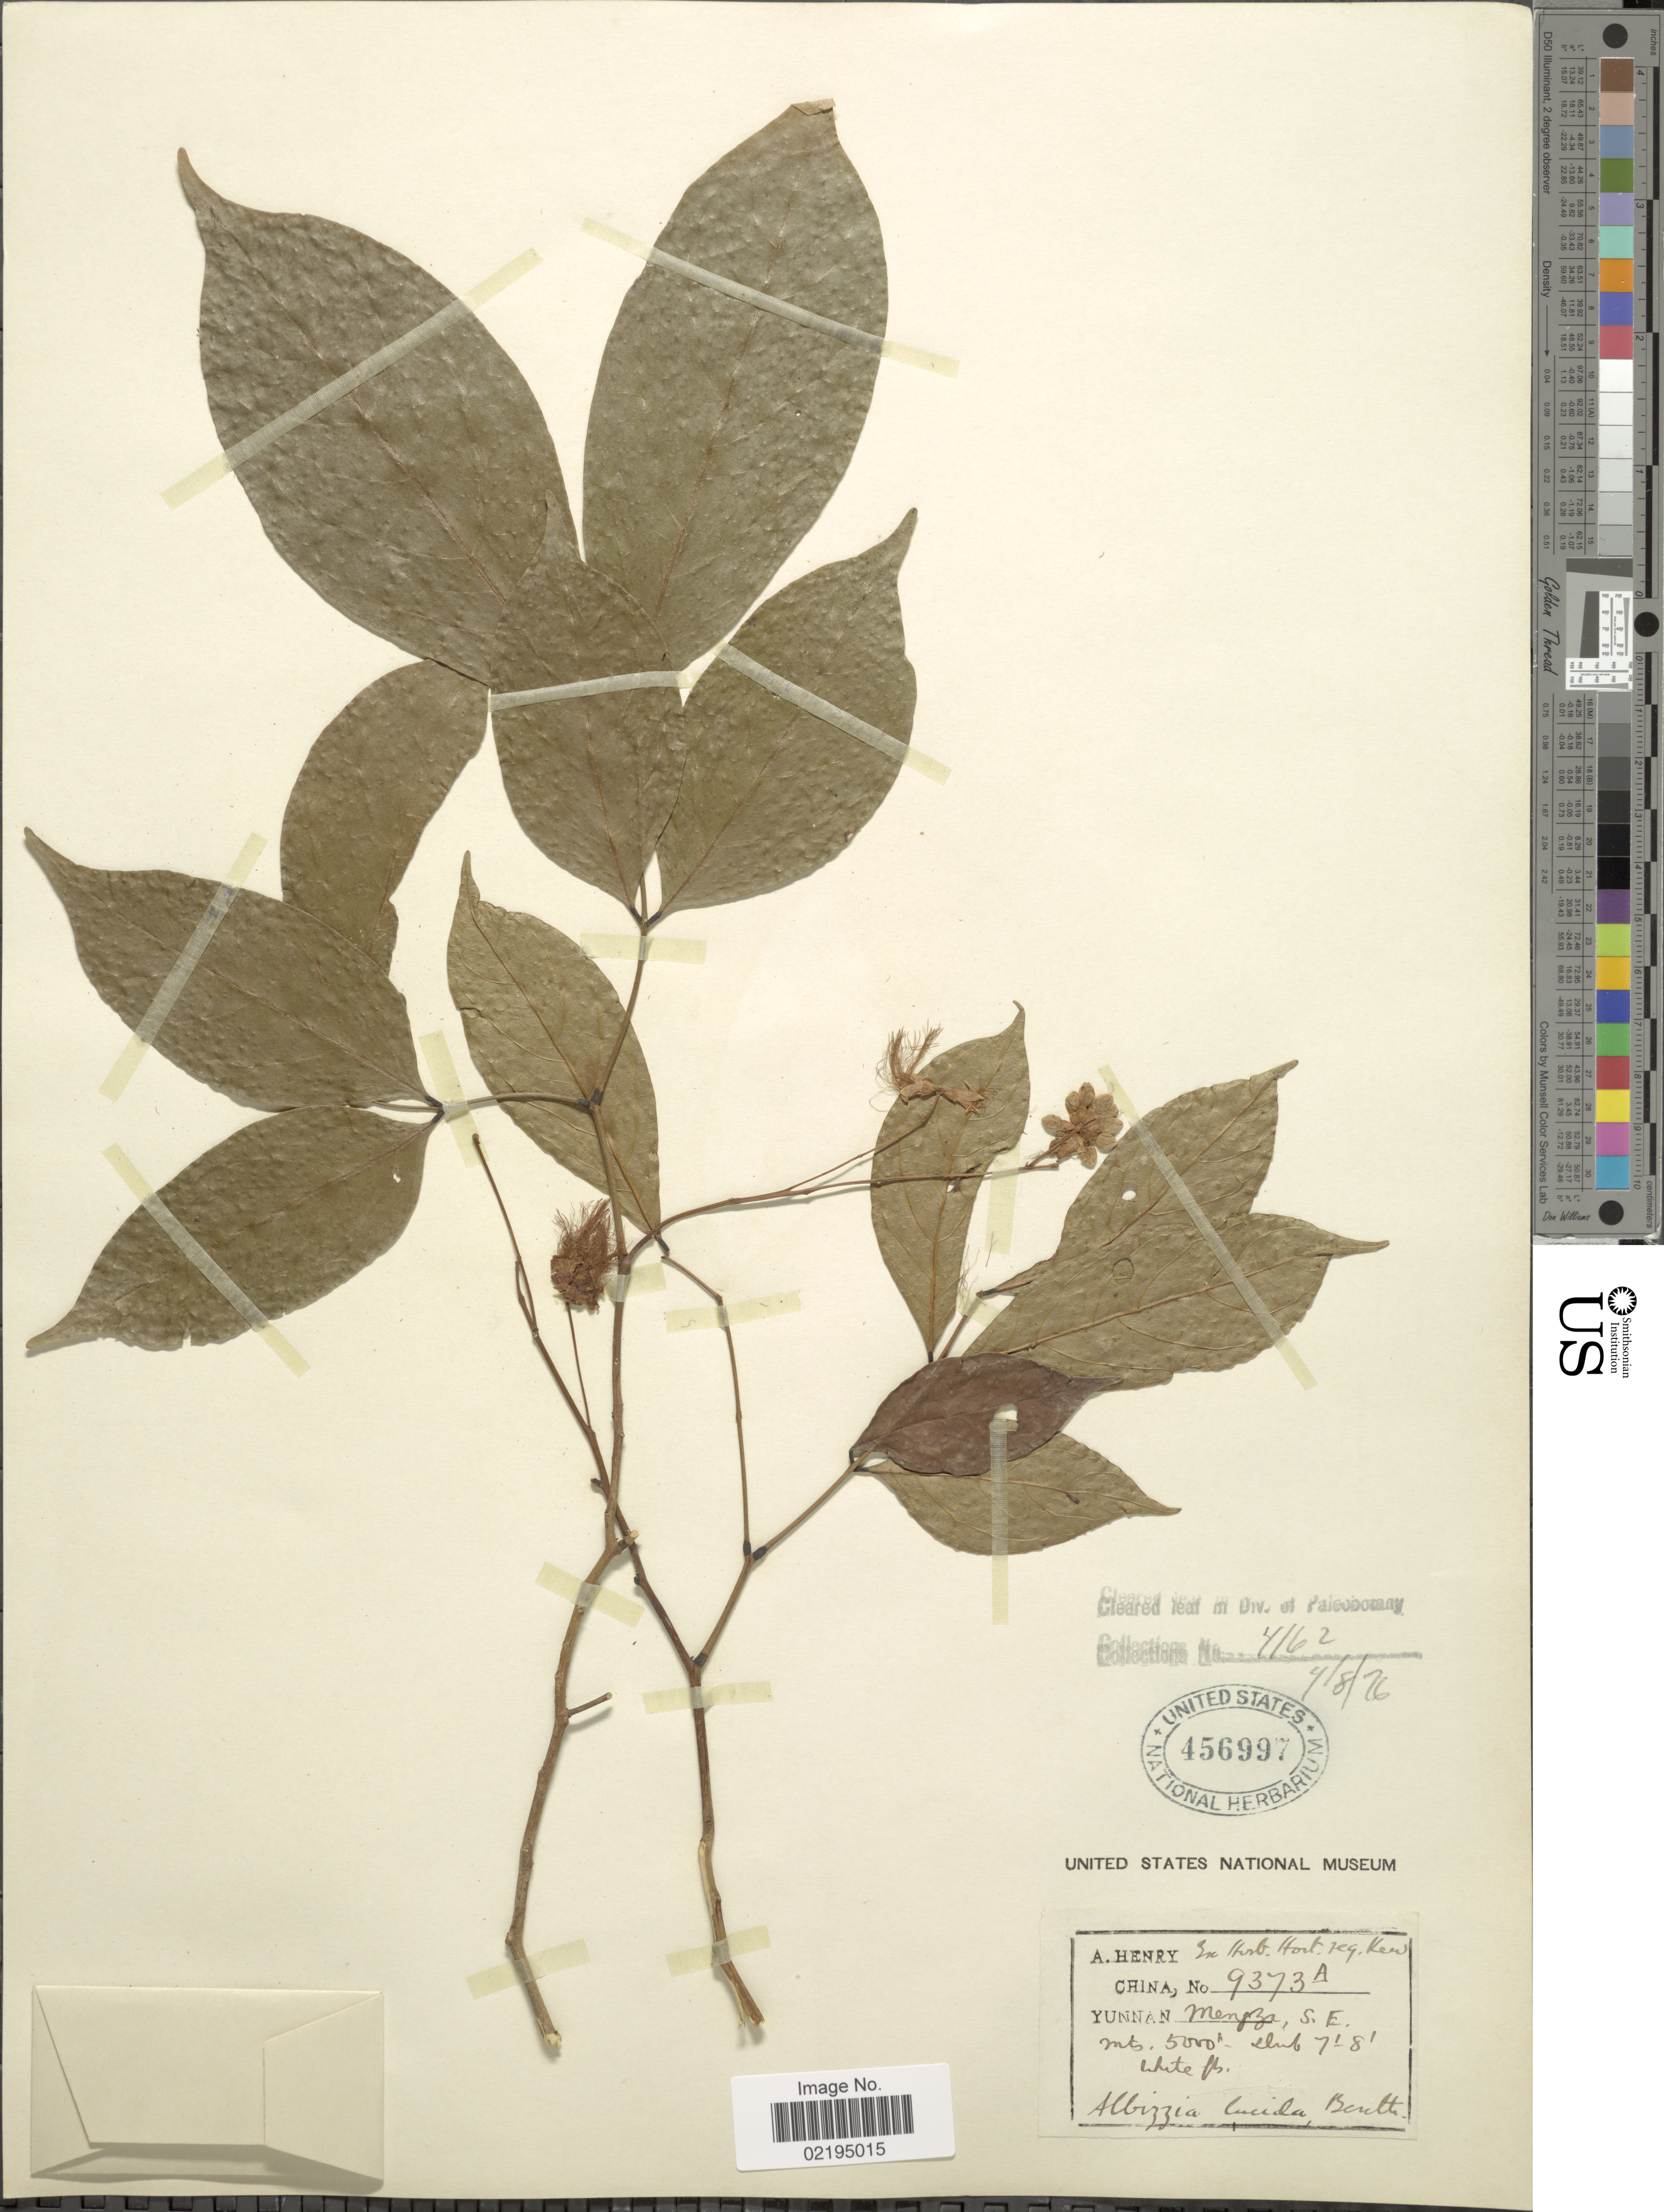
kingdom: Plantae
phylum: Tracheophyta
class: Magnoliopsida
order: Fabales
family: Fabaceae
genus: Albizia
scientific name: Albizia lucida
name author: Benth.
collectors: A. Henry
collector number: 9373 A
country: China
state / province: Yunnan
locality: Mengtze, S.E. Mts.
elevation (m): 1524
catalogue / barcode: US 456997